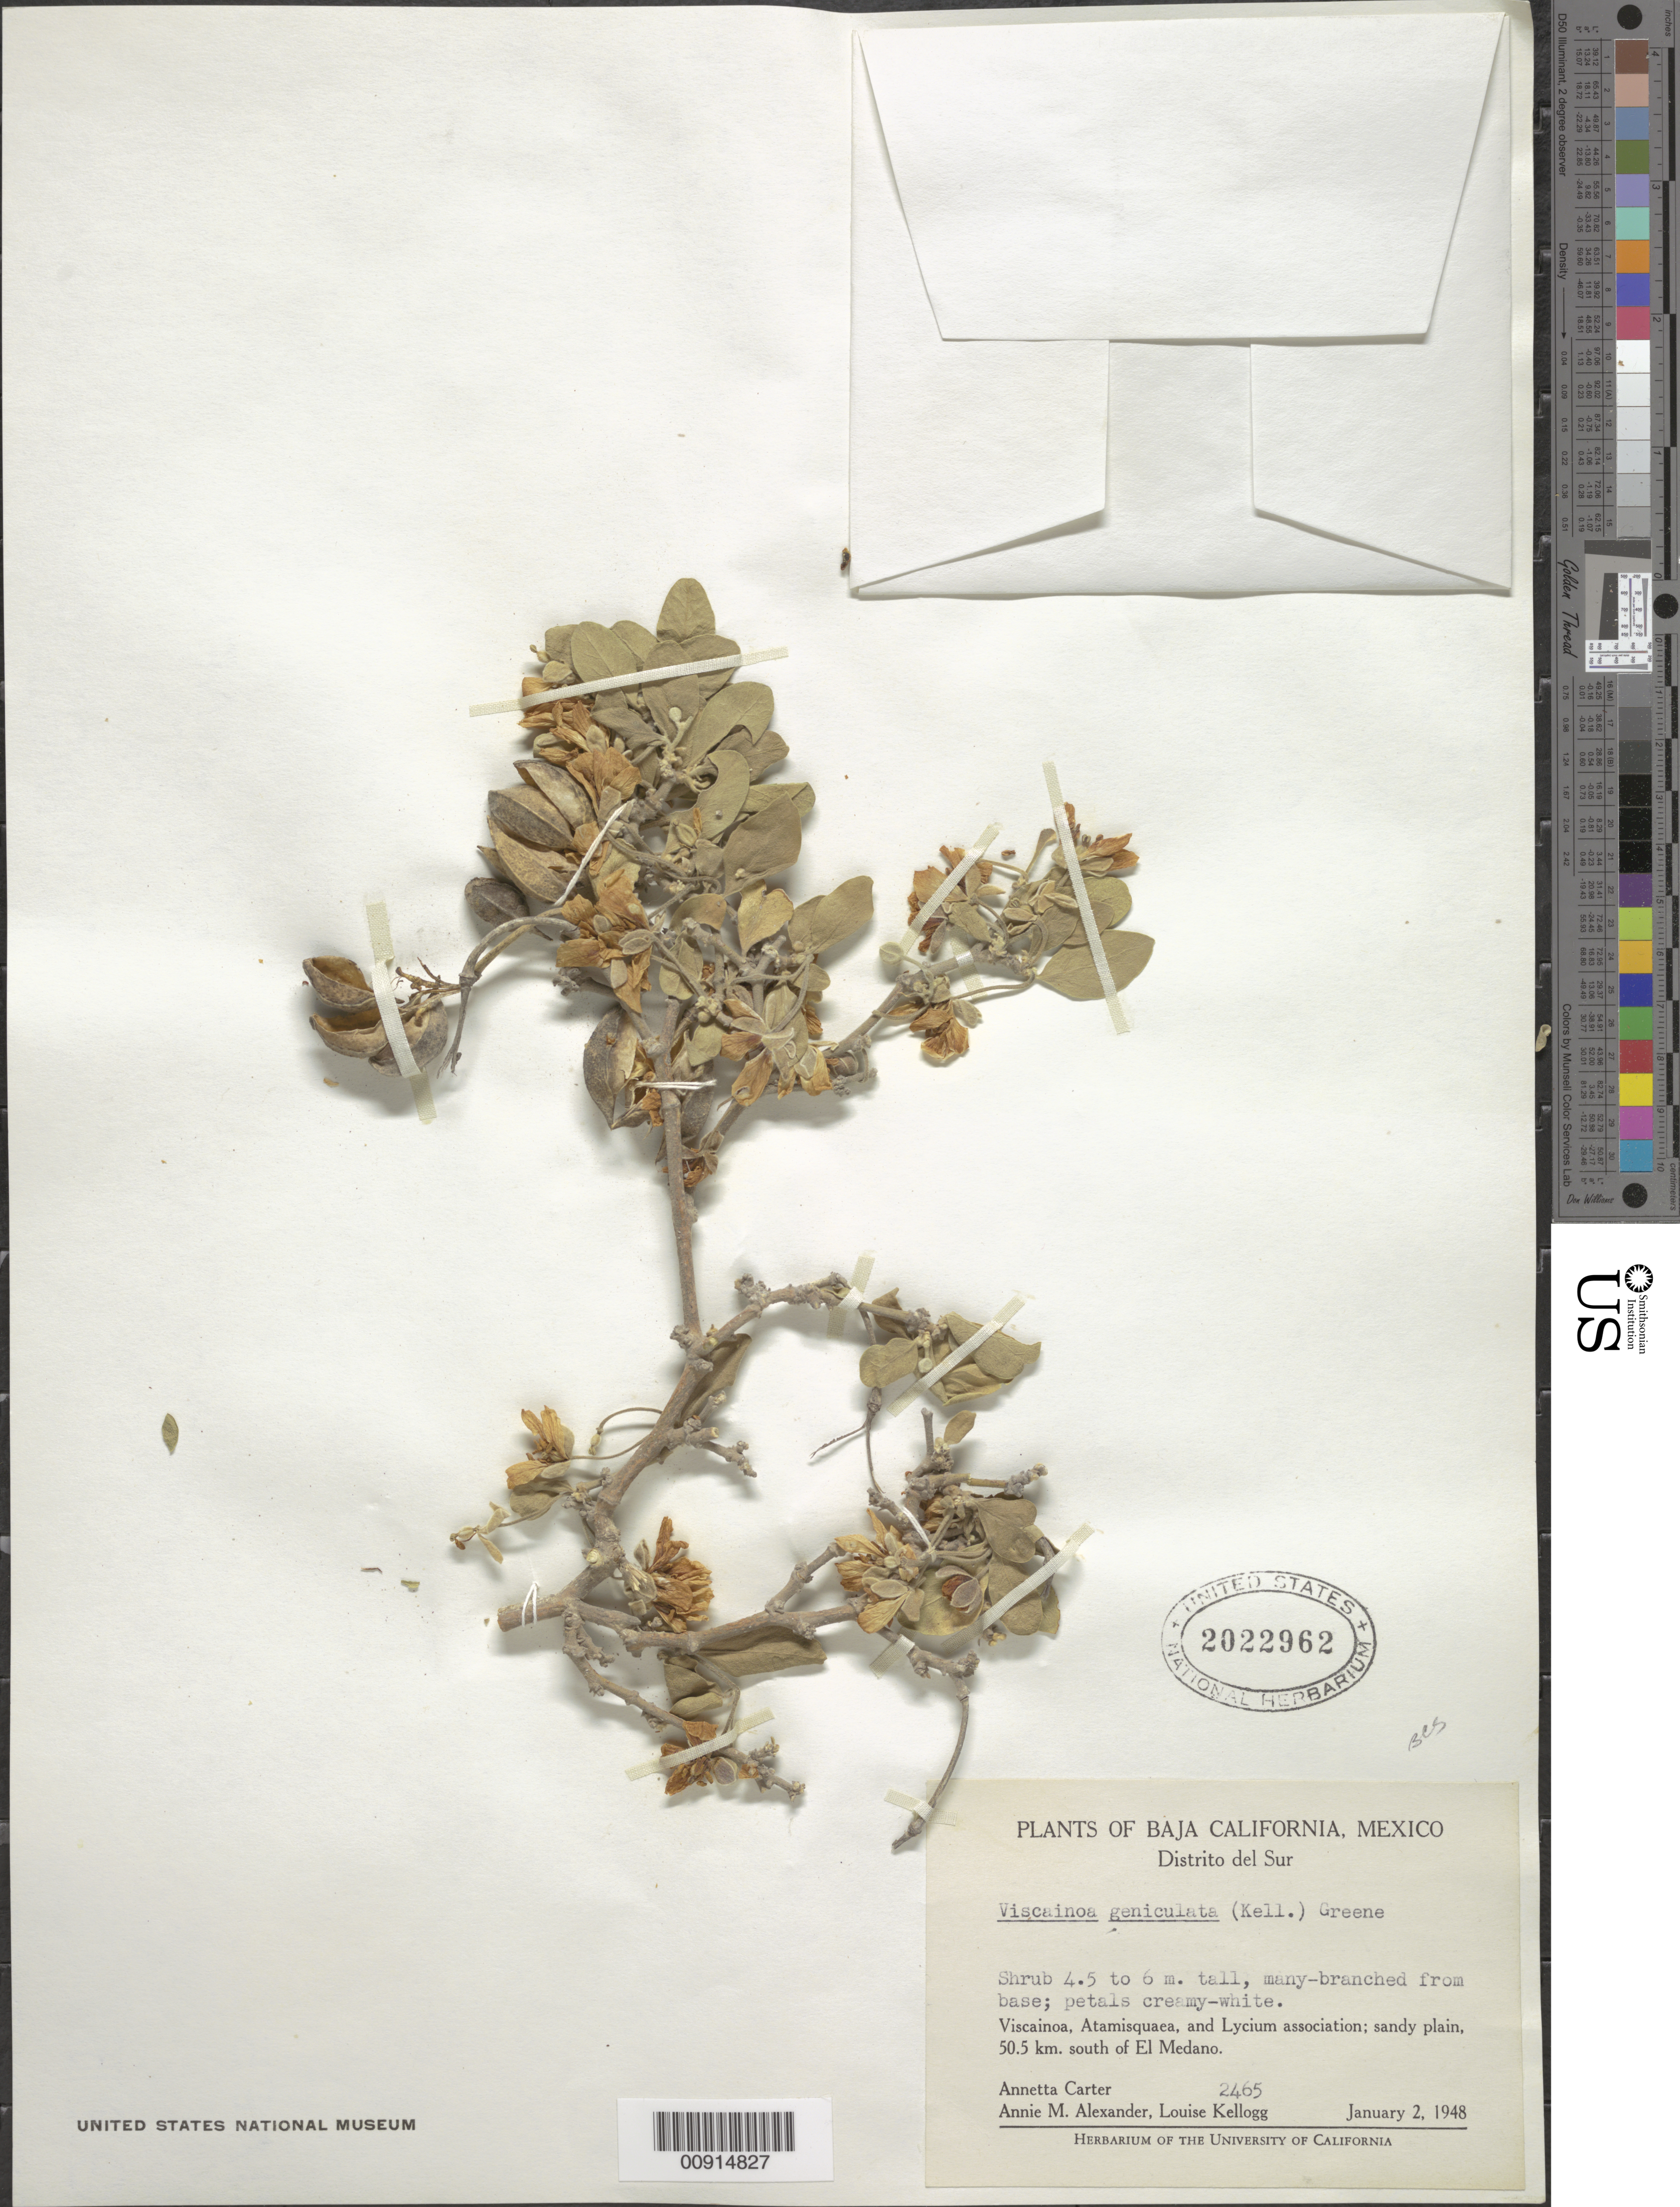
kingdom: Plantae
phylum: Tracheophyta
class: Magnoliopsida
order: Zygophyllales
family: Zygophyllaceae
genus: Viscainoa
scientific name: Viscainoa geniculata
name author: (Kellogg) Greene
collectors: A. Carter, A. M. Alexander & L. Kellogg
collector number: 2465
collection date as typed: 02 Jan 1948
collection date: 1948-01-02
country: Mexico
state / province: Baja California Sur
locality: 50.5 km. south of El Medano. Baja California, Distrito Sur.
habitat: Viscainoa, Atamisquaea, and Lycium association; sandy plain.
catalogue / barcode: US 2022962